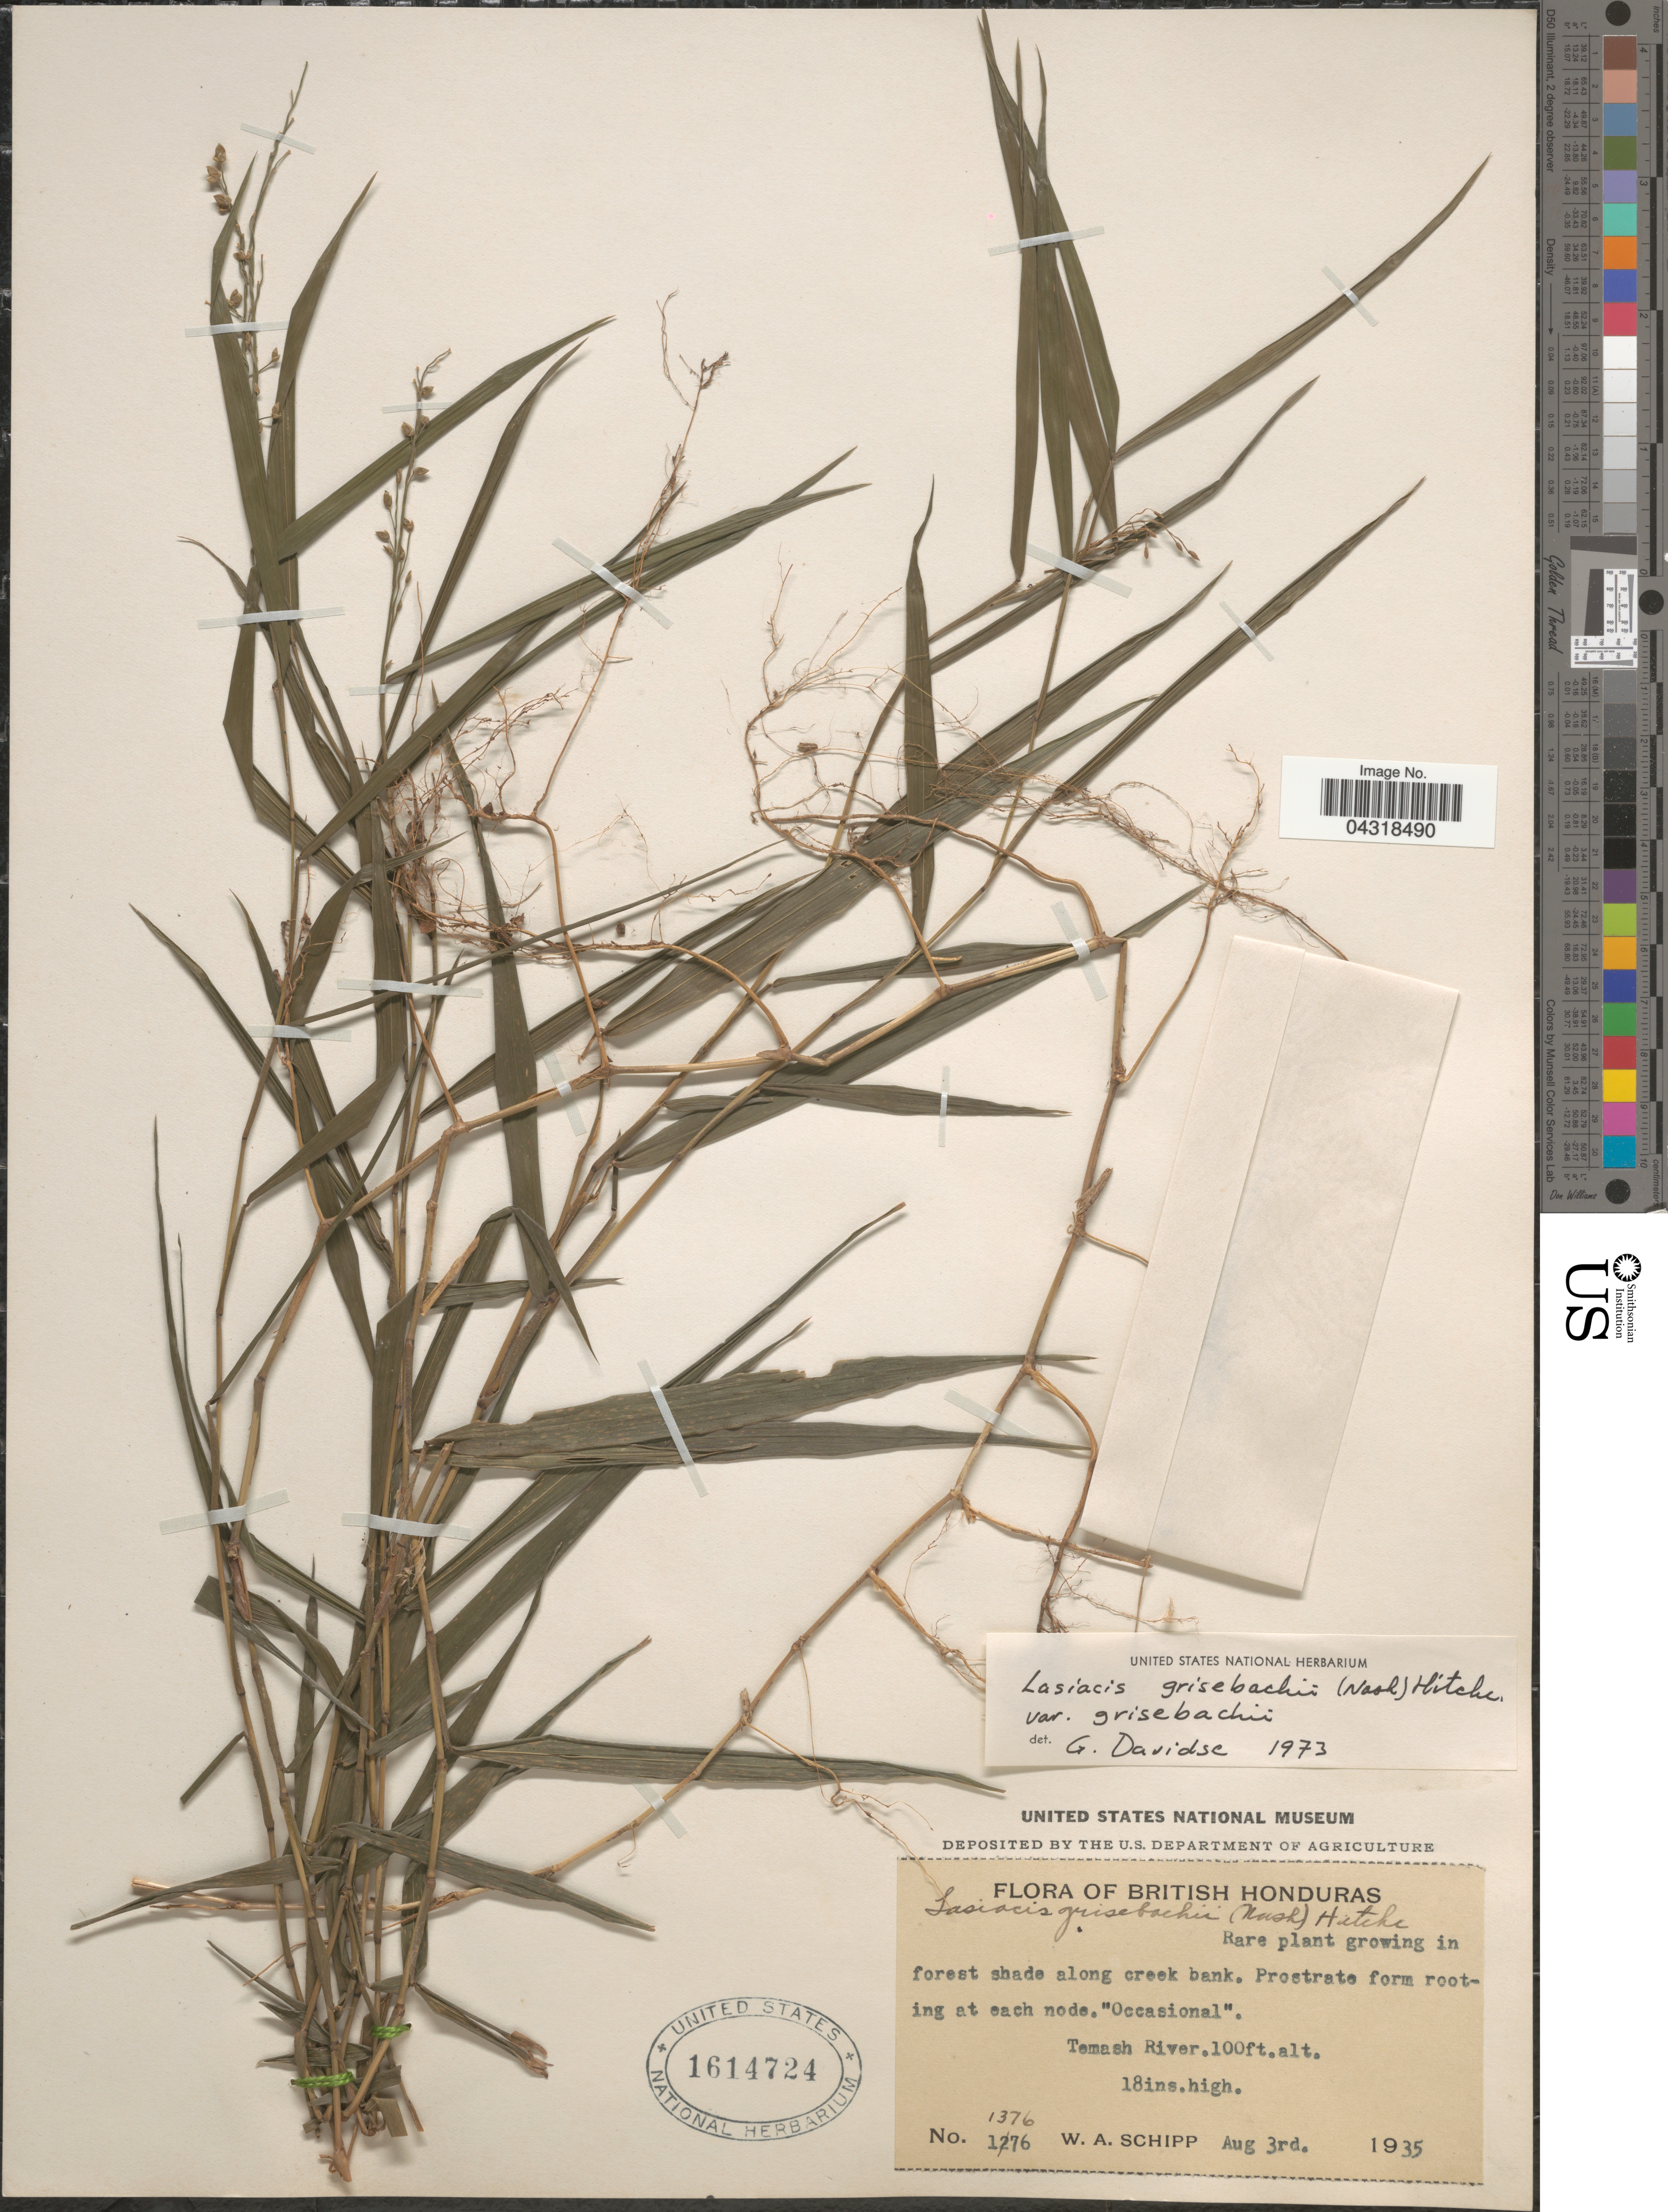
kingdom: Plantae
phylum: Tracheophyta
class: Liliopsida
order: Poales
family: Poaceae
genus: Lasiacis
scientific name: Lasiacis grisebachii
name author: (Nash) Hitchc.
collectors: W. Schipp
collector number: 1376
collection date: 1935-08-03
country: Belize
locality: British Honduras. Temash River.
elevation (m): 30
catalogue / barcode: US 1614724